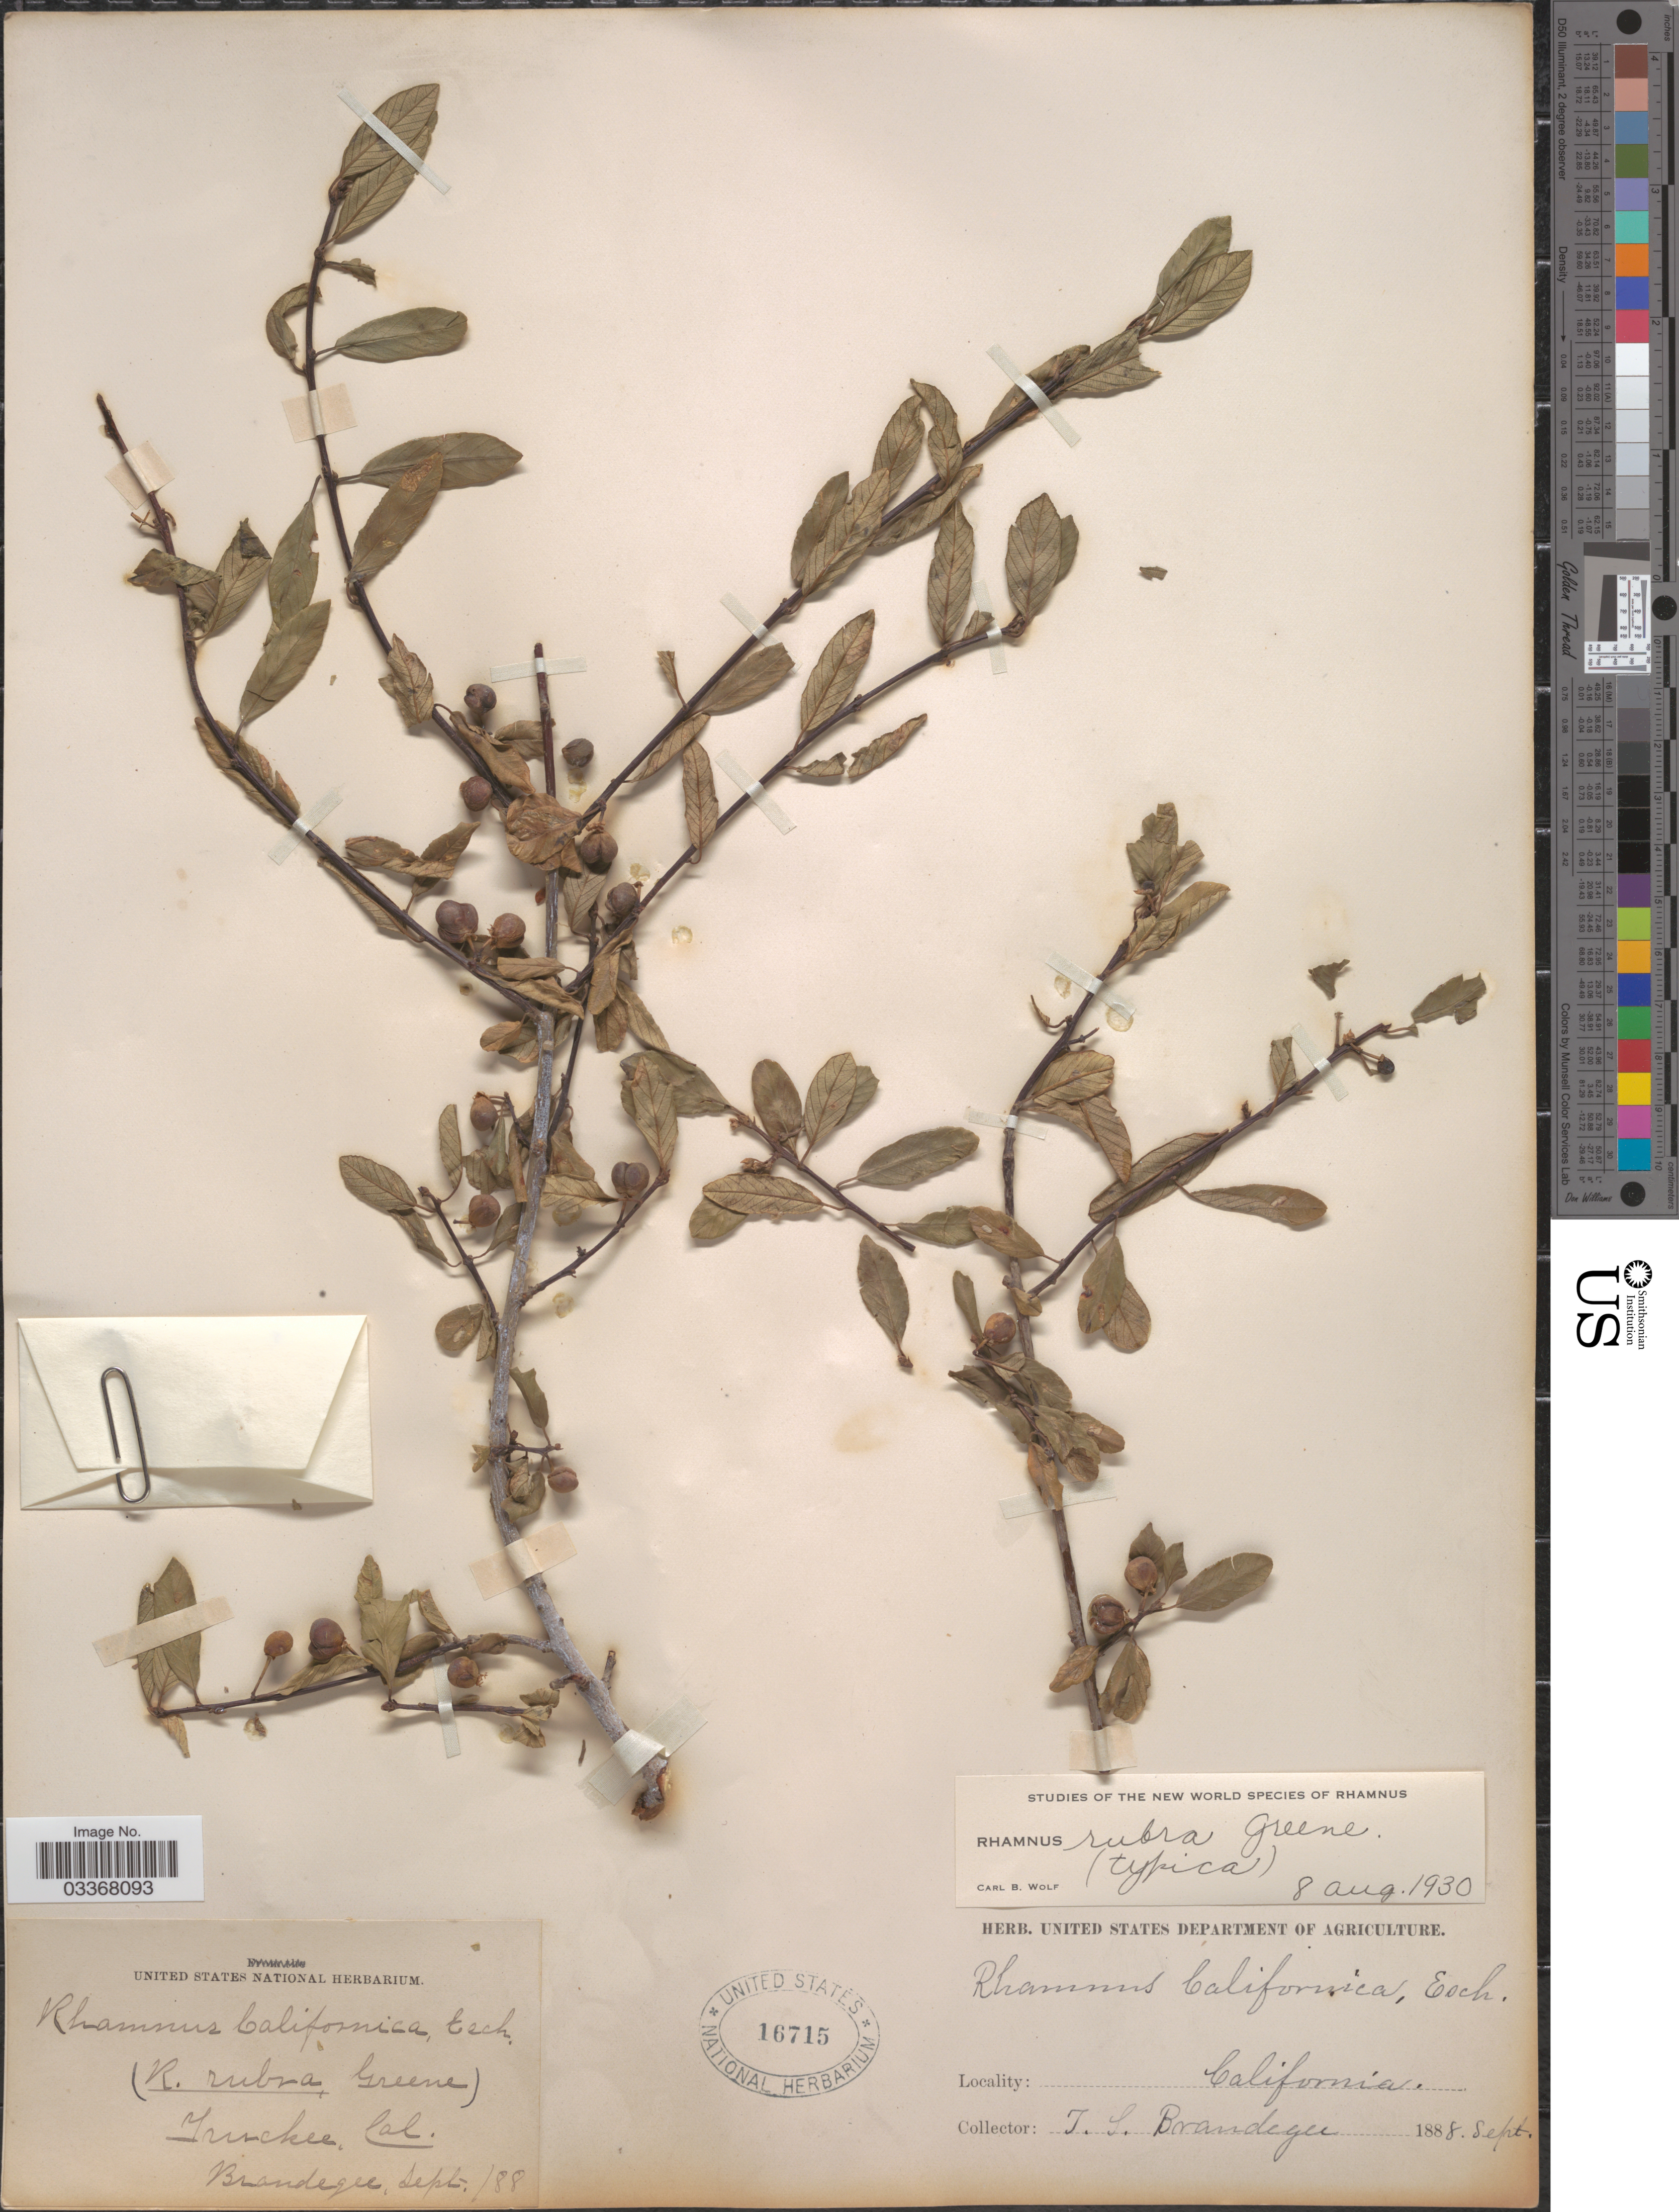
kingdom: Plantae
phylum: Tracheophyta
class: Magnoliopsida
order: Rosales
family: Rhamnaceae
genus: Frangula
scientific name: Frangula rubra subsp. rubra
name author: (Greene) Grubov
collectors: T. S. Brandegee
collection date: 1888-09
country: United States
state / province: California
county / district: Nevada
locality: Truckee.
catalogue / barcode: US 16715